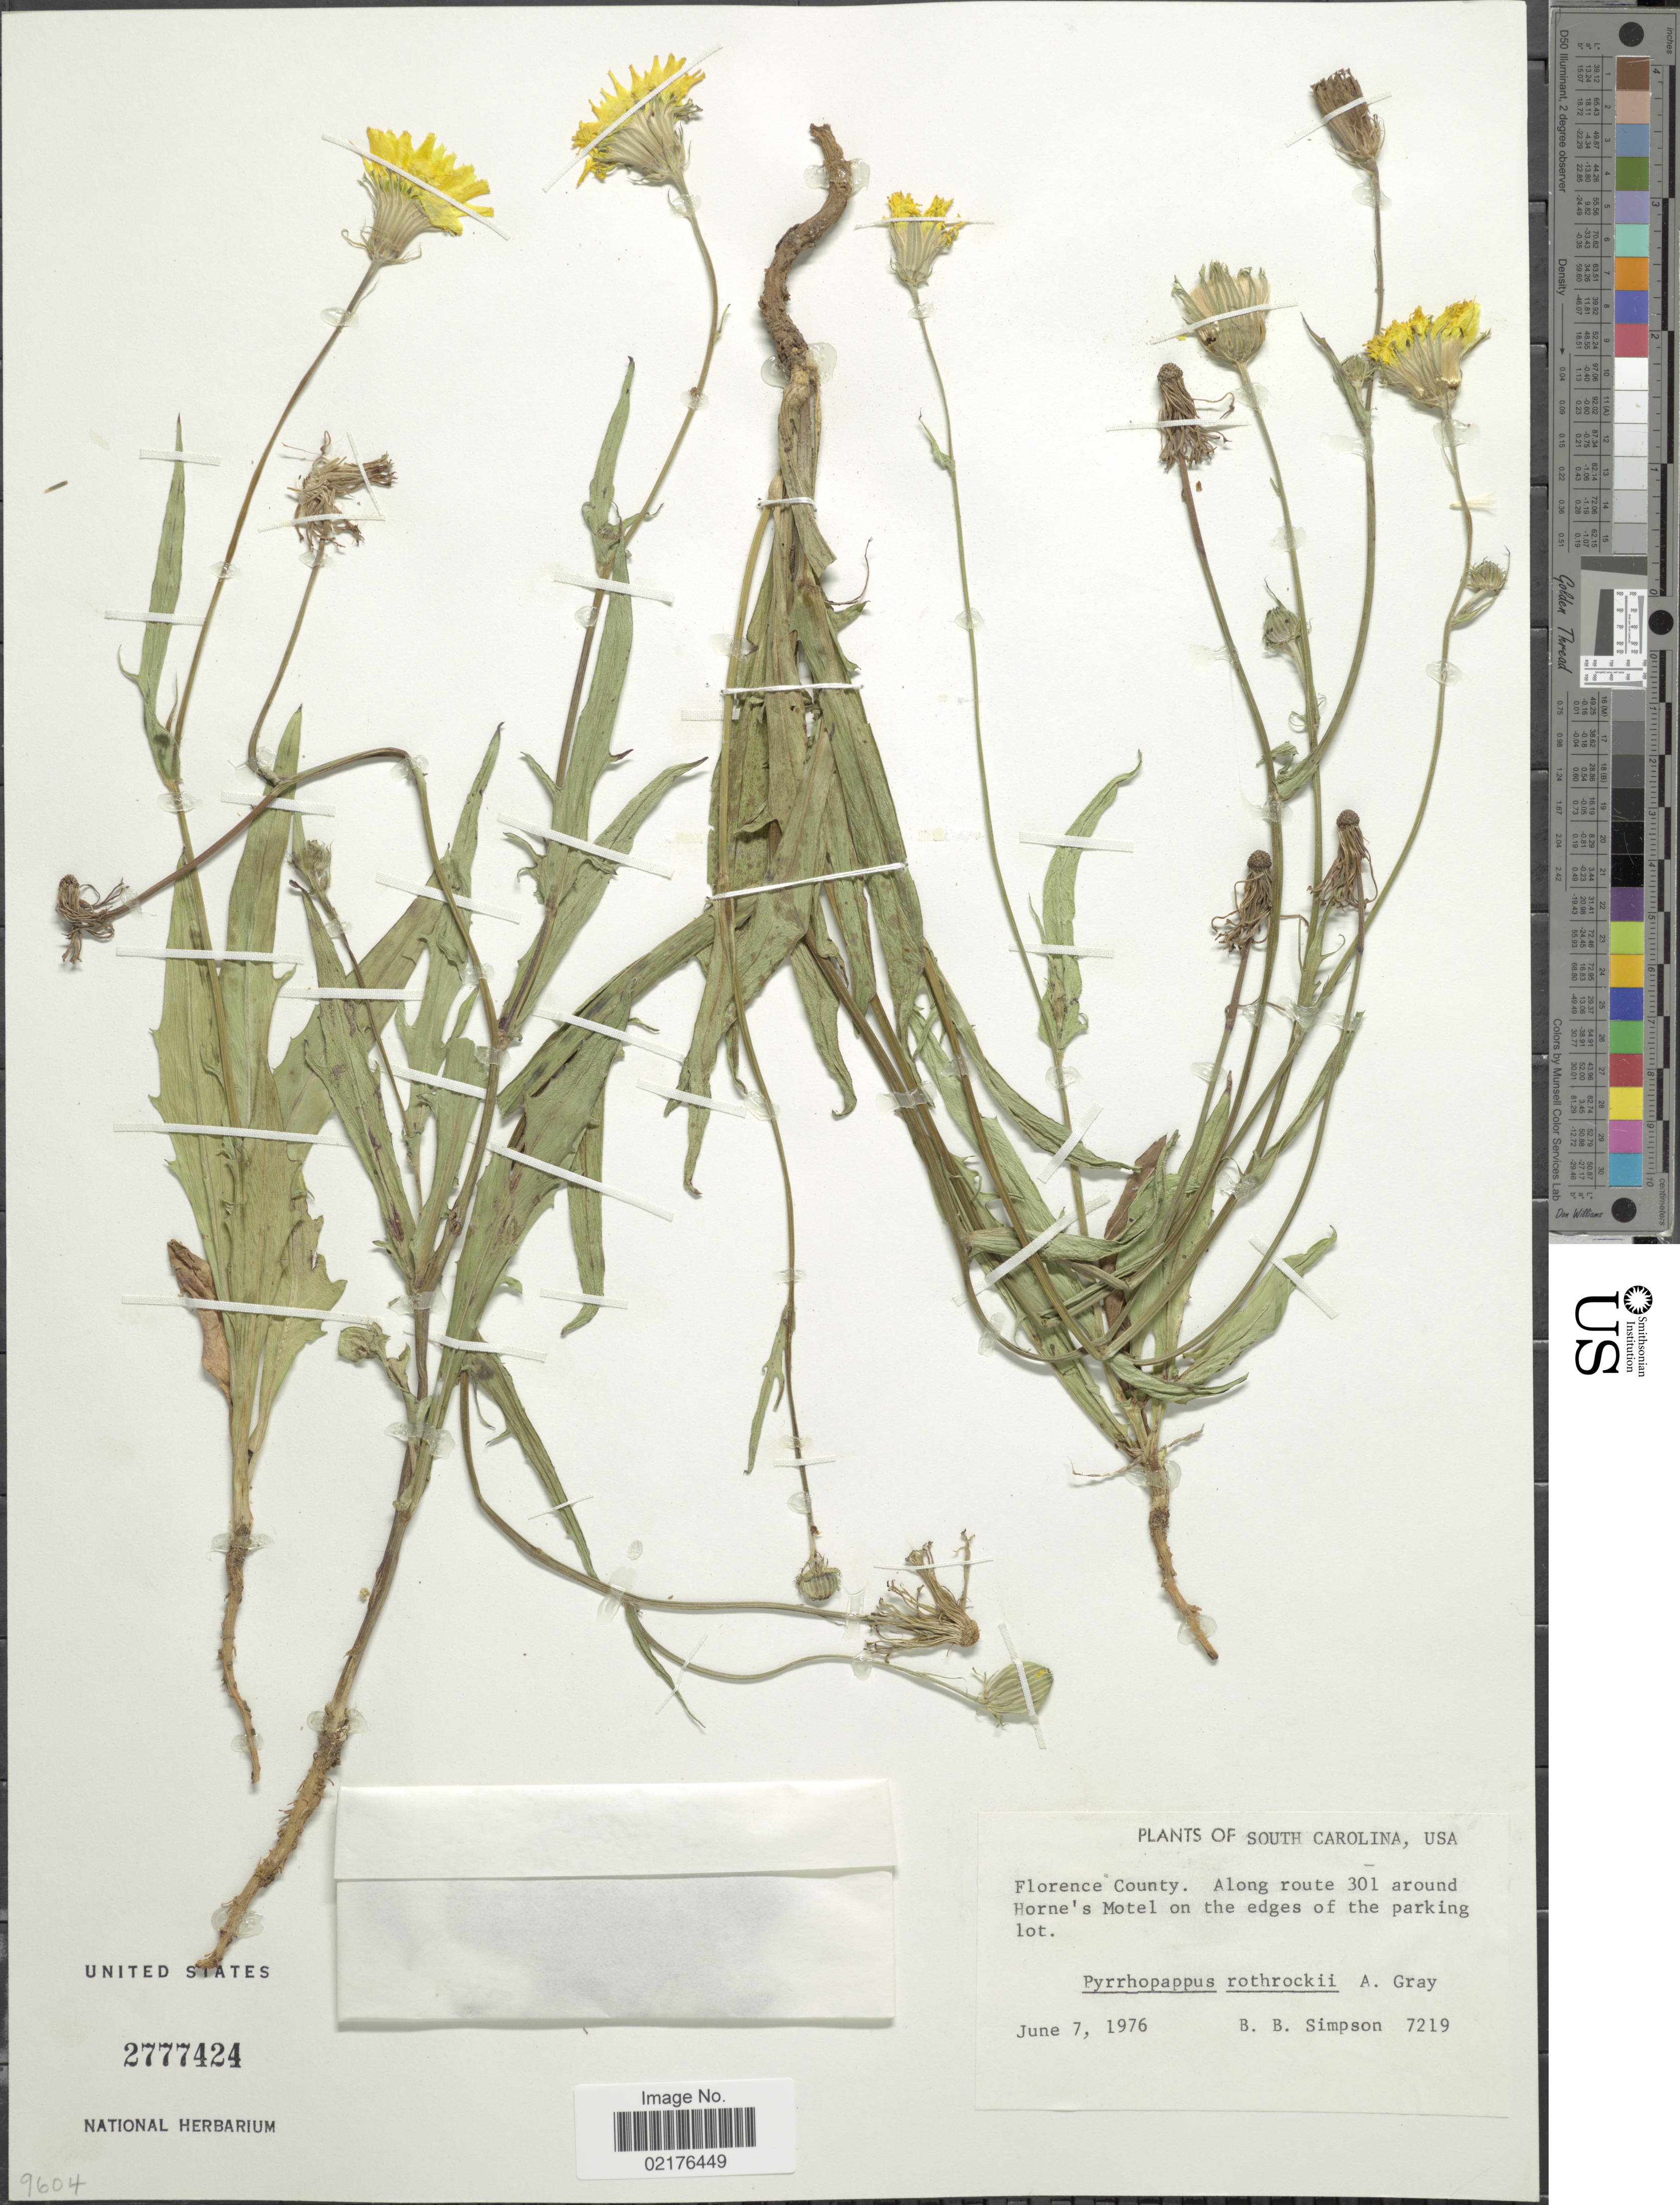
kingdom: Plantae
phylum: Tracheophyta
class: Magnoliopsida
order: Asterales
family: Asteraceae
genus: Pyrrhopappus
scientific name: Pyrrhopappus rothrockii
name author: A. Gray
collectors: B. B. Simpson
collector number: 7219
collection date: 1976-06-07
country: United States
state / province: South Carolina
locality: Florence County, Along Route 301 around Horne's Motel on the edges of the parking lot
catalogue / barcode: US 2777424